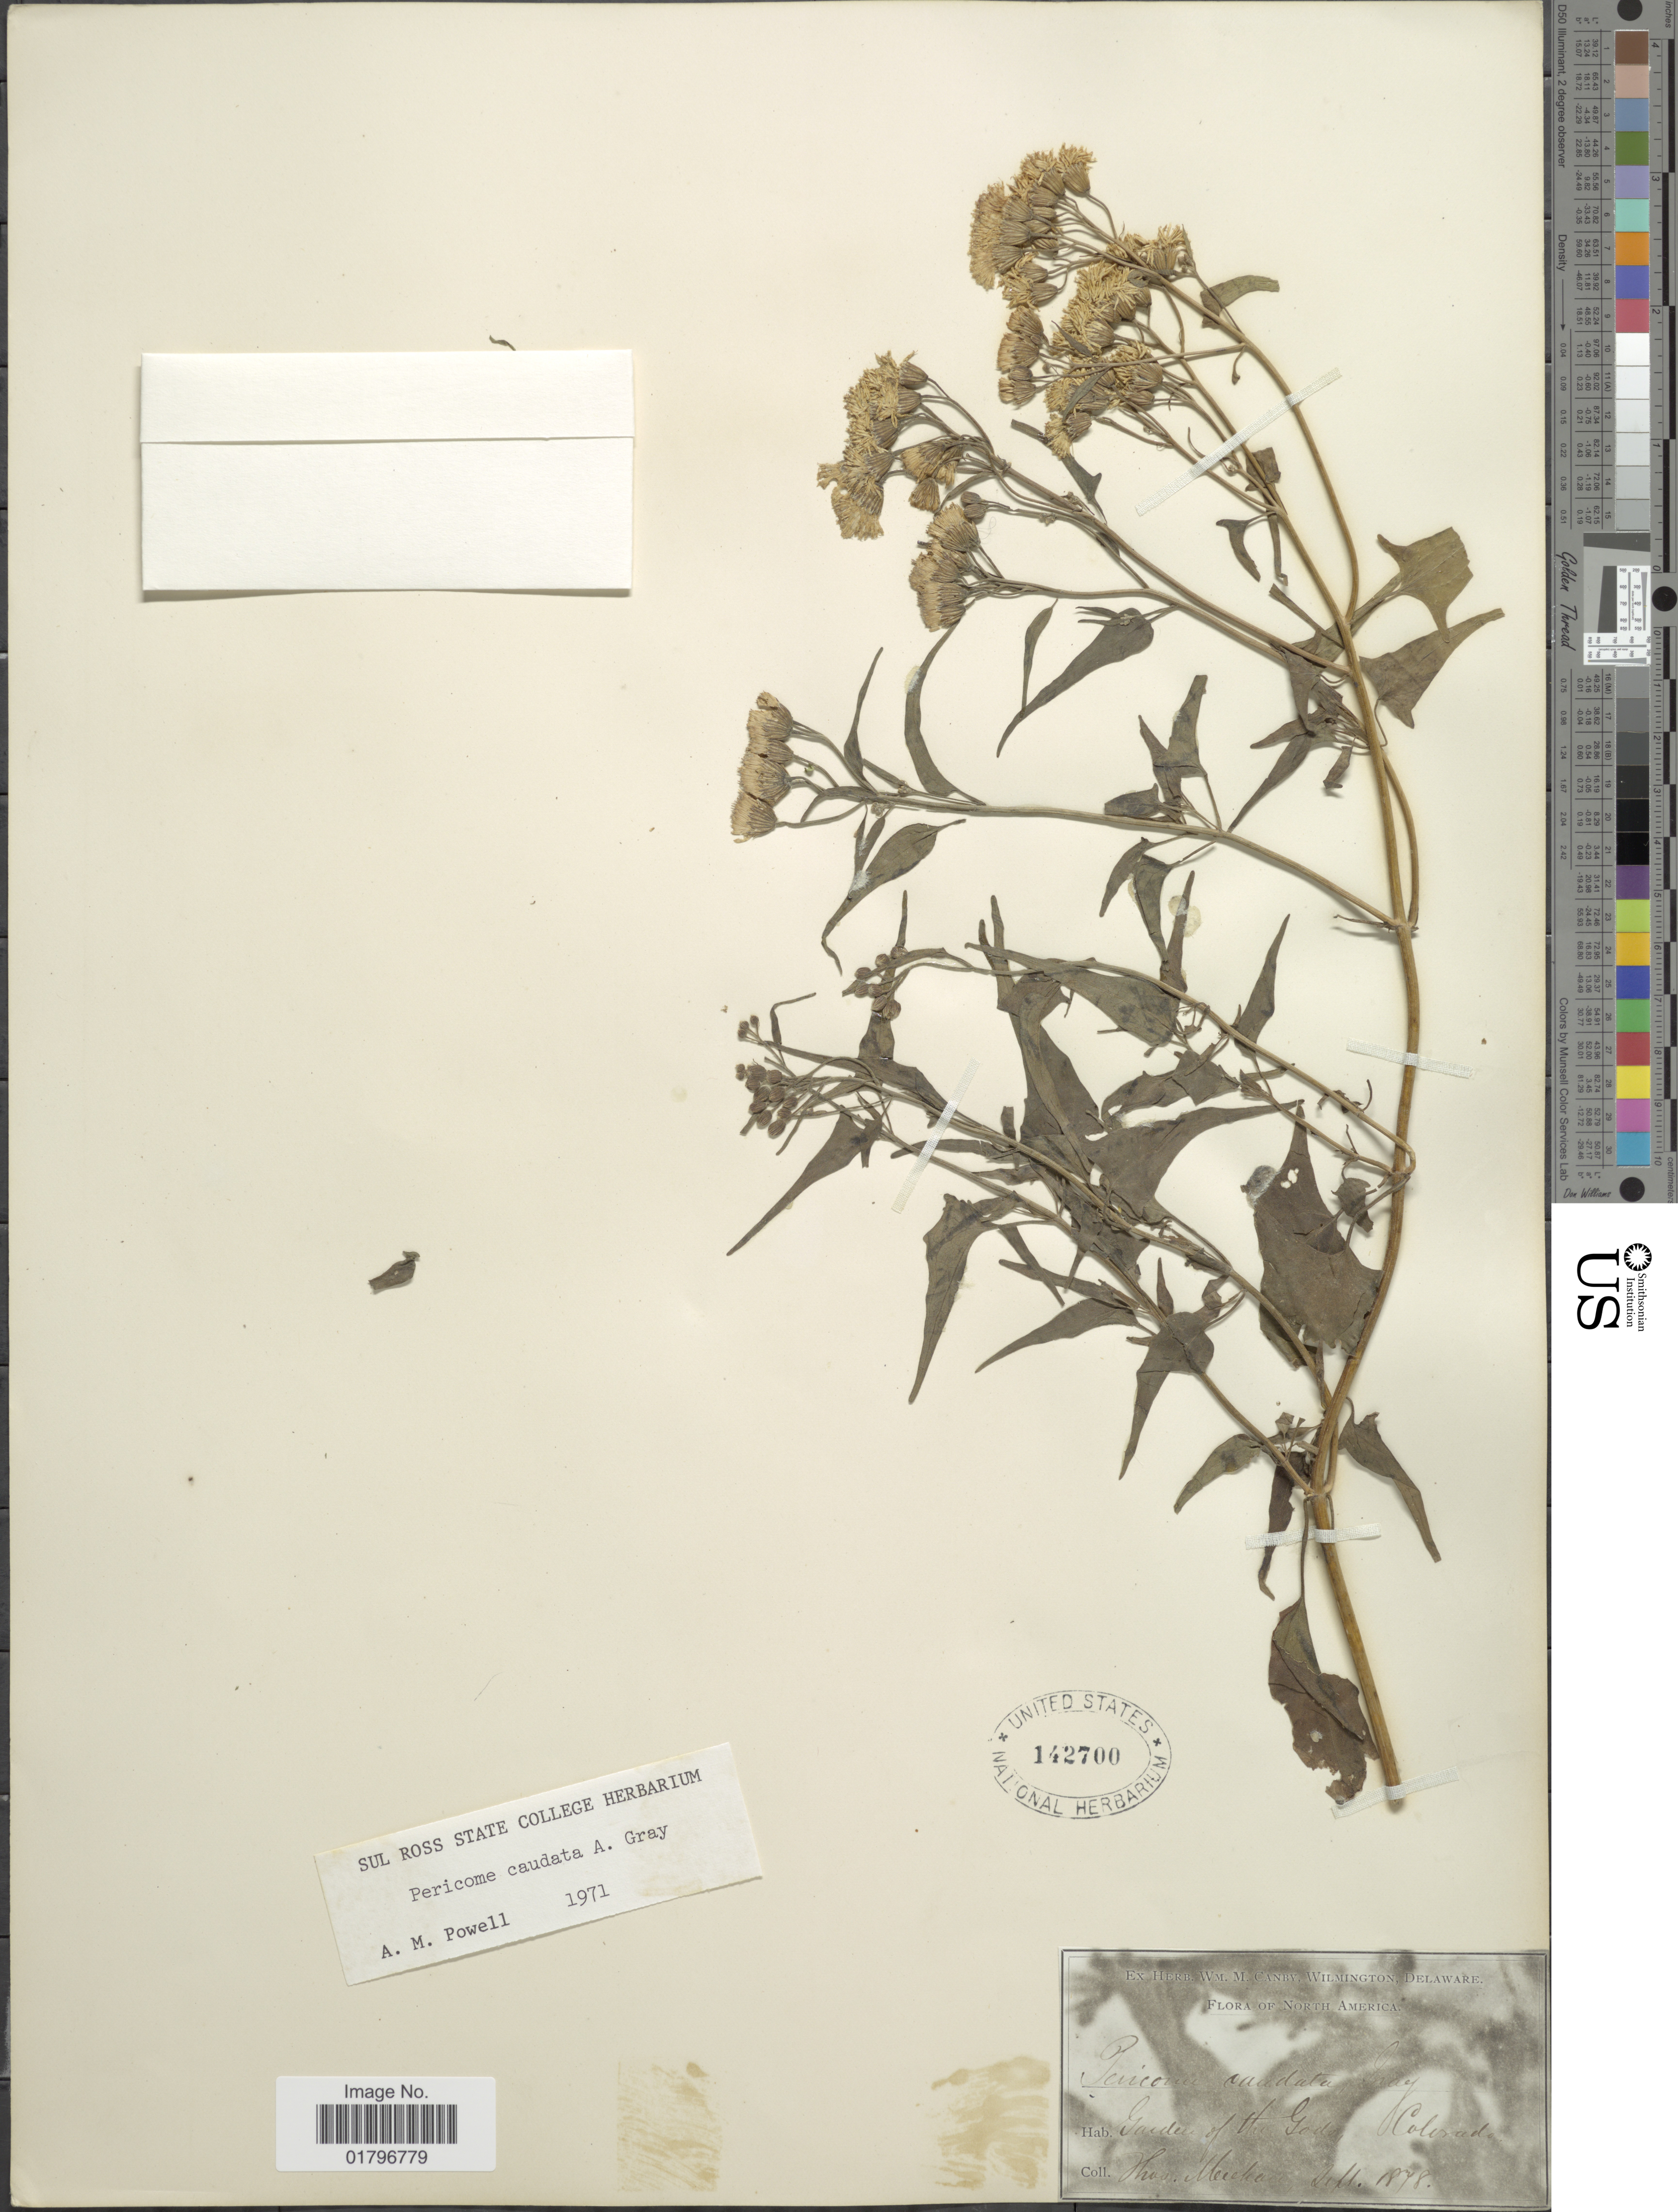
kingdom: Plantae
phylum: Tracheophyta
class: Magnoliopsida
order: Asterales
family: Asteraceae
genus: Pericome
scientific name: Pericome caudata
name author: A. Gray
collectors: T. Meehan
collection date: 1878-09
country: United States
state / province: Colorado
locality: Garden of the Goda, Colorado.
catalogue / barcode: US 142700